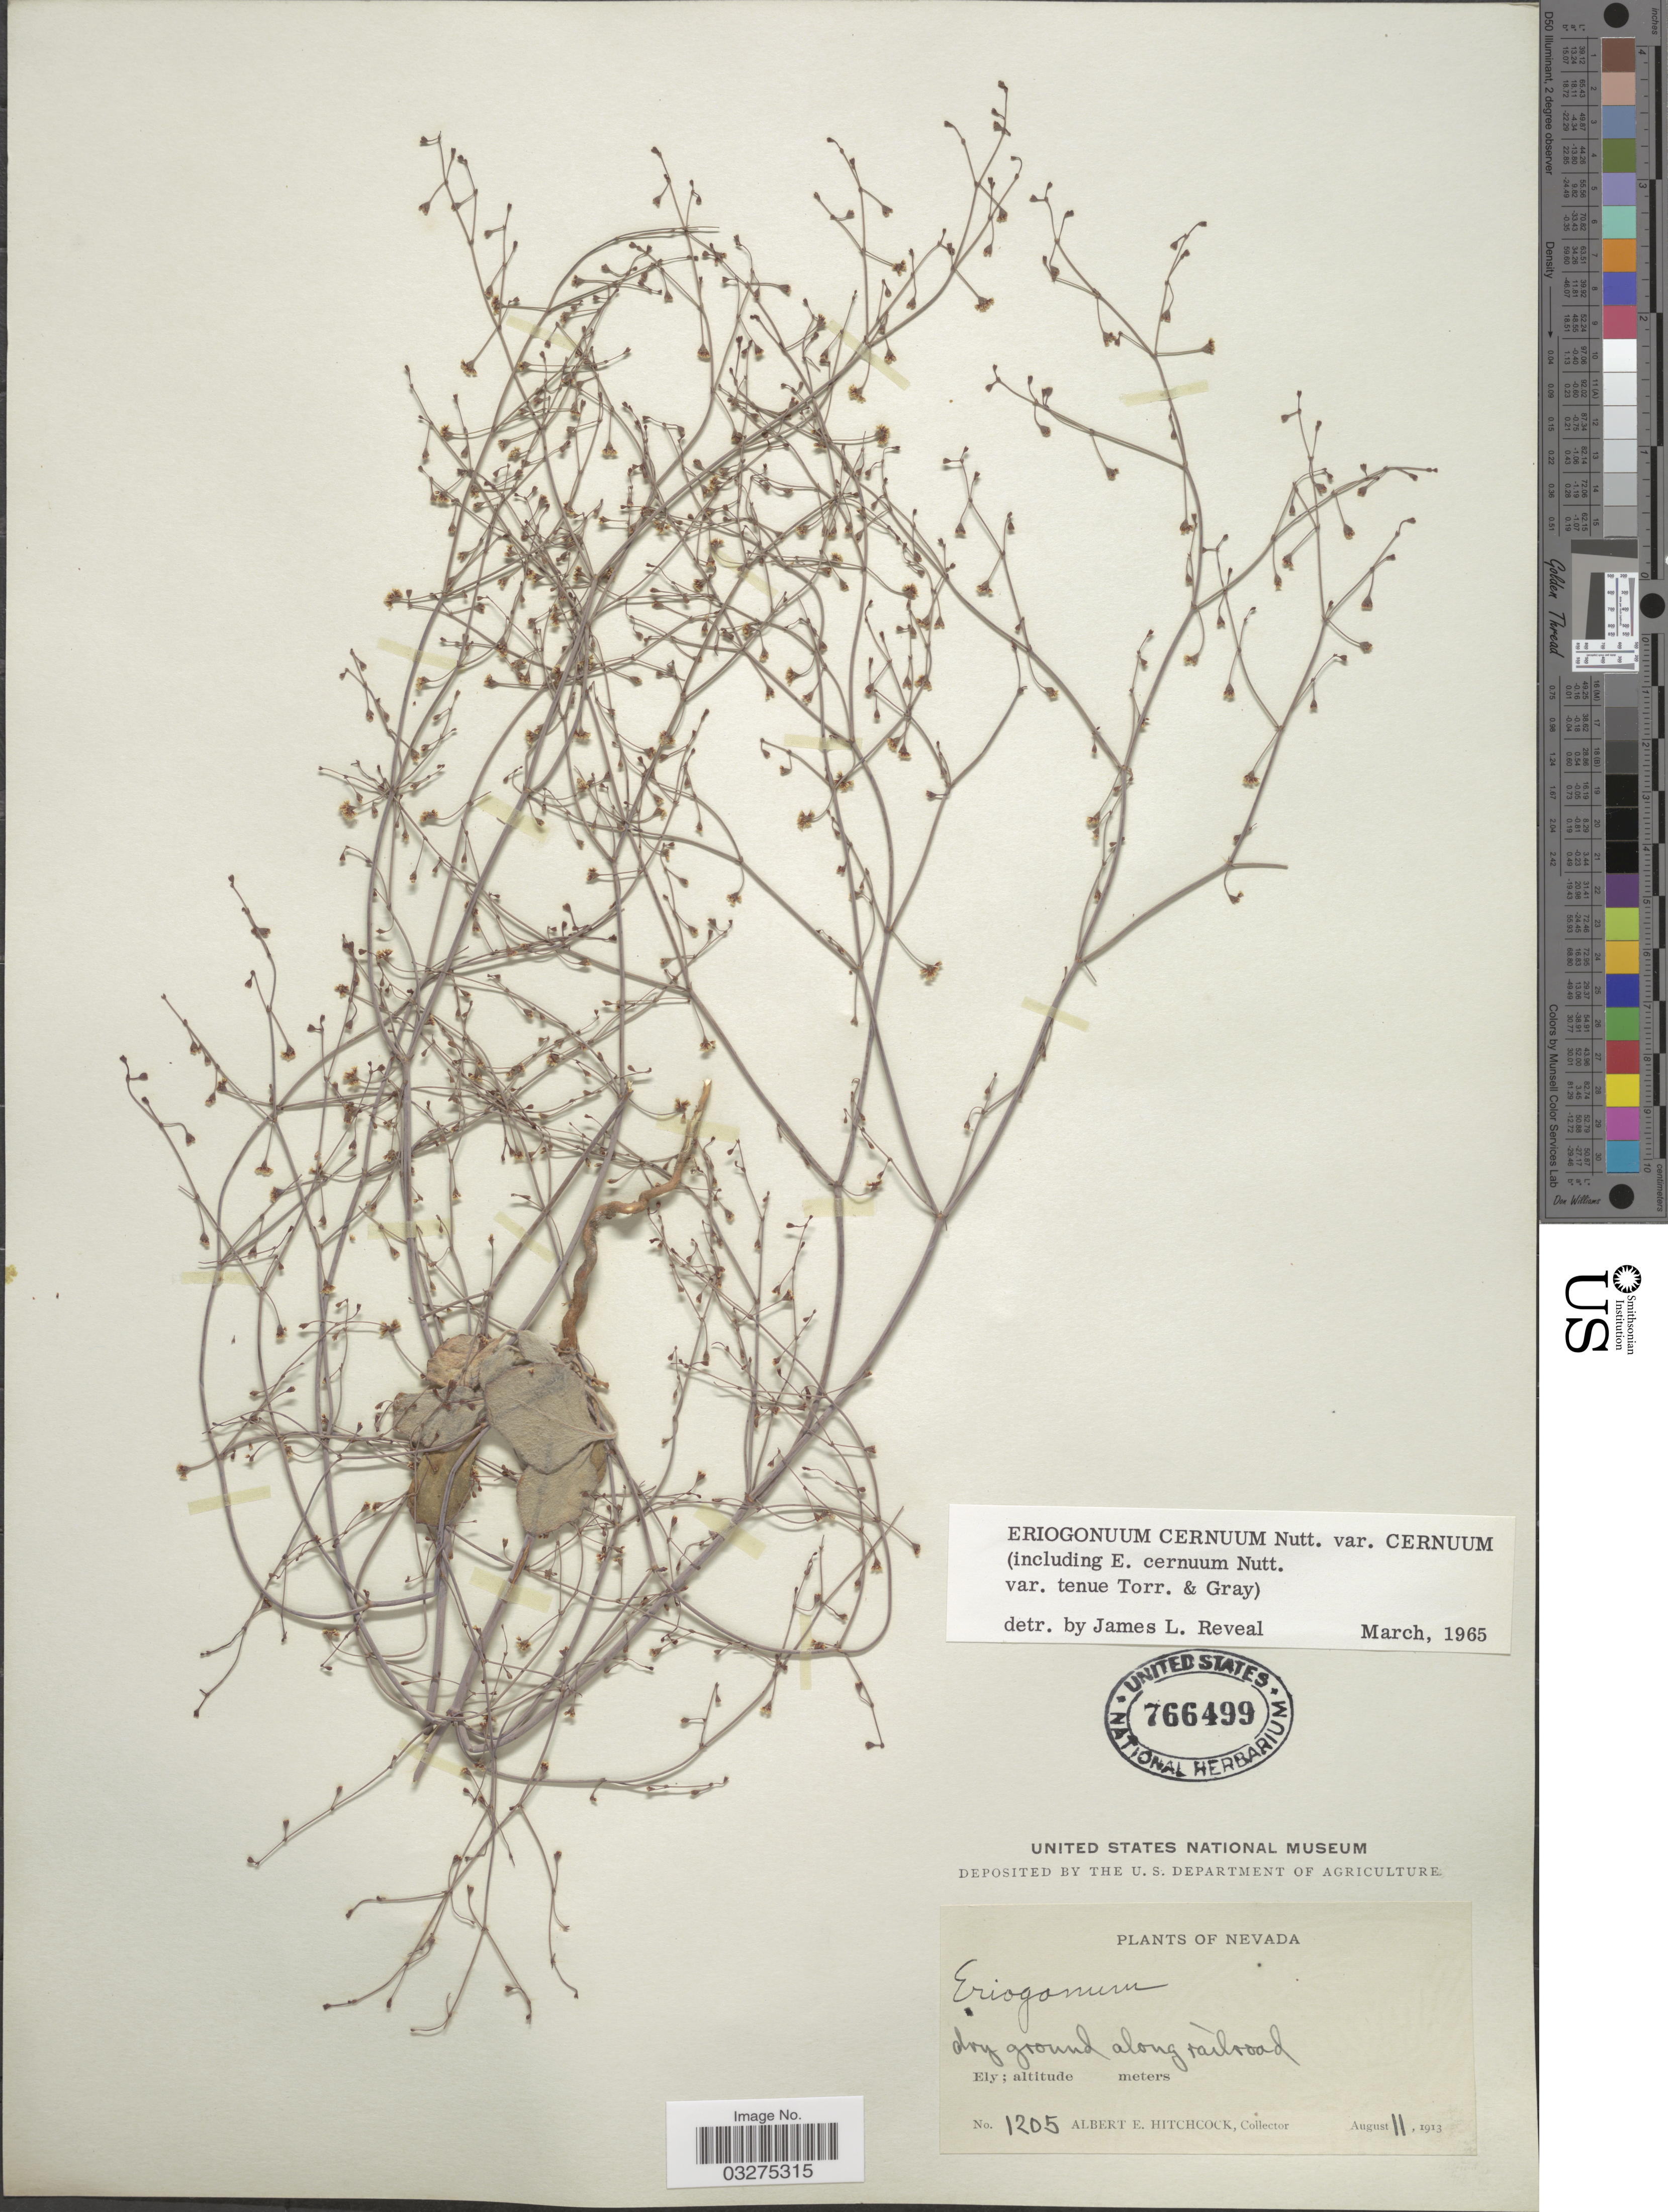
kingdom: Plantae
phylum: Tracheophyta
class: Magnoliopsida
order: Caryophyllales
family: Polygonaceae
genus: Eriogonum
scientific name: Eriogonum cernuum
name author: Nutt.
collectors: A. Hitchcock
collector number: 1205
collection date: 1913-08-11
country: United States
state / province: Nevada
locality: Dry ground along railroad. Ely.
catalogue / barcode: US 766499